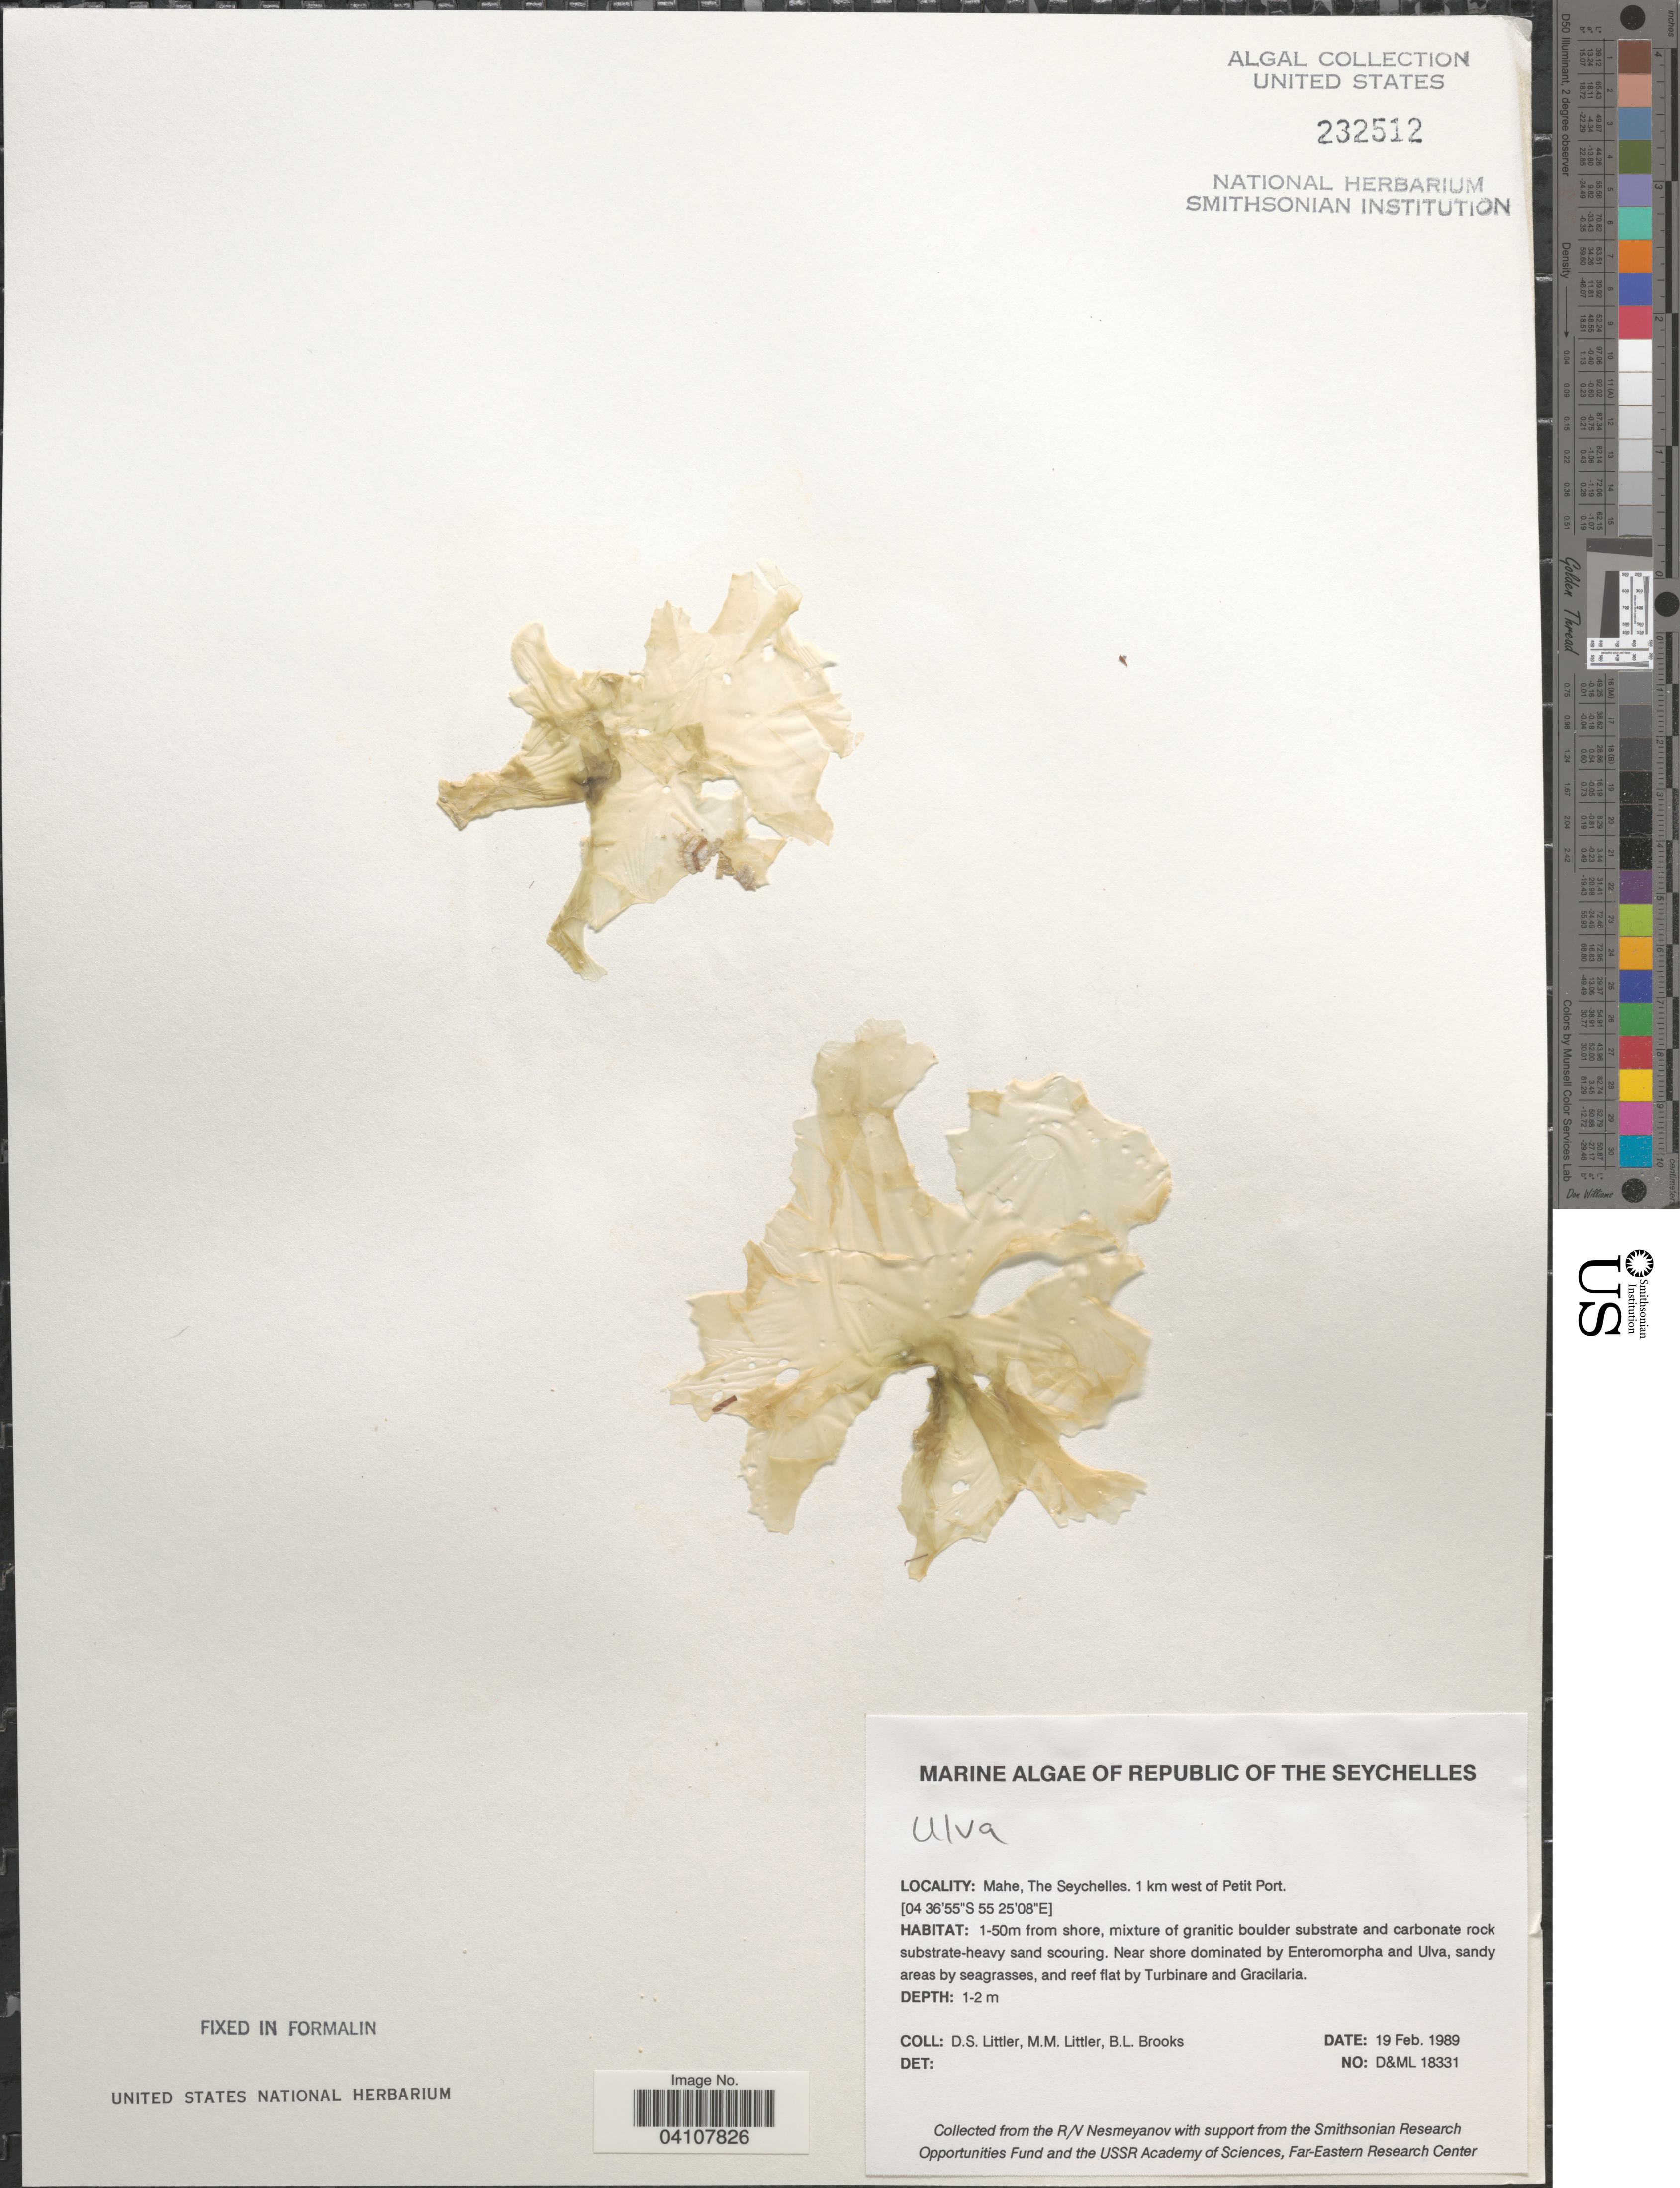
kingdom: Plantae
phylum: Chlorophyta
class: Ulvophyceae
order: Ulvales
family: Ulvaceae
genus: Ulva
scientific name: Ulva sp.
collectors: D. S. Littler & B. Brooks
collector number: D&ML18331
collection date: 1989-02-19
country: Seychelles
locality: Republic of the Seychelles. Mahe. 1 km west of Petit Port. 1-50m from shore.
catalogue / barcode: US 232512